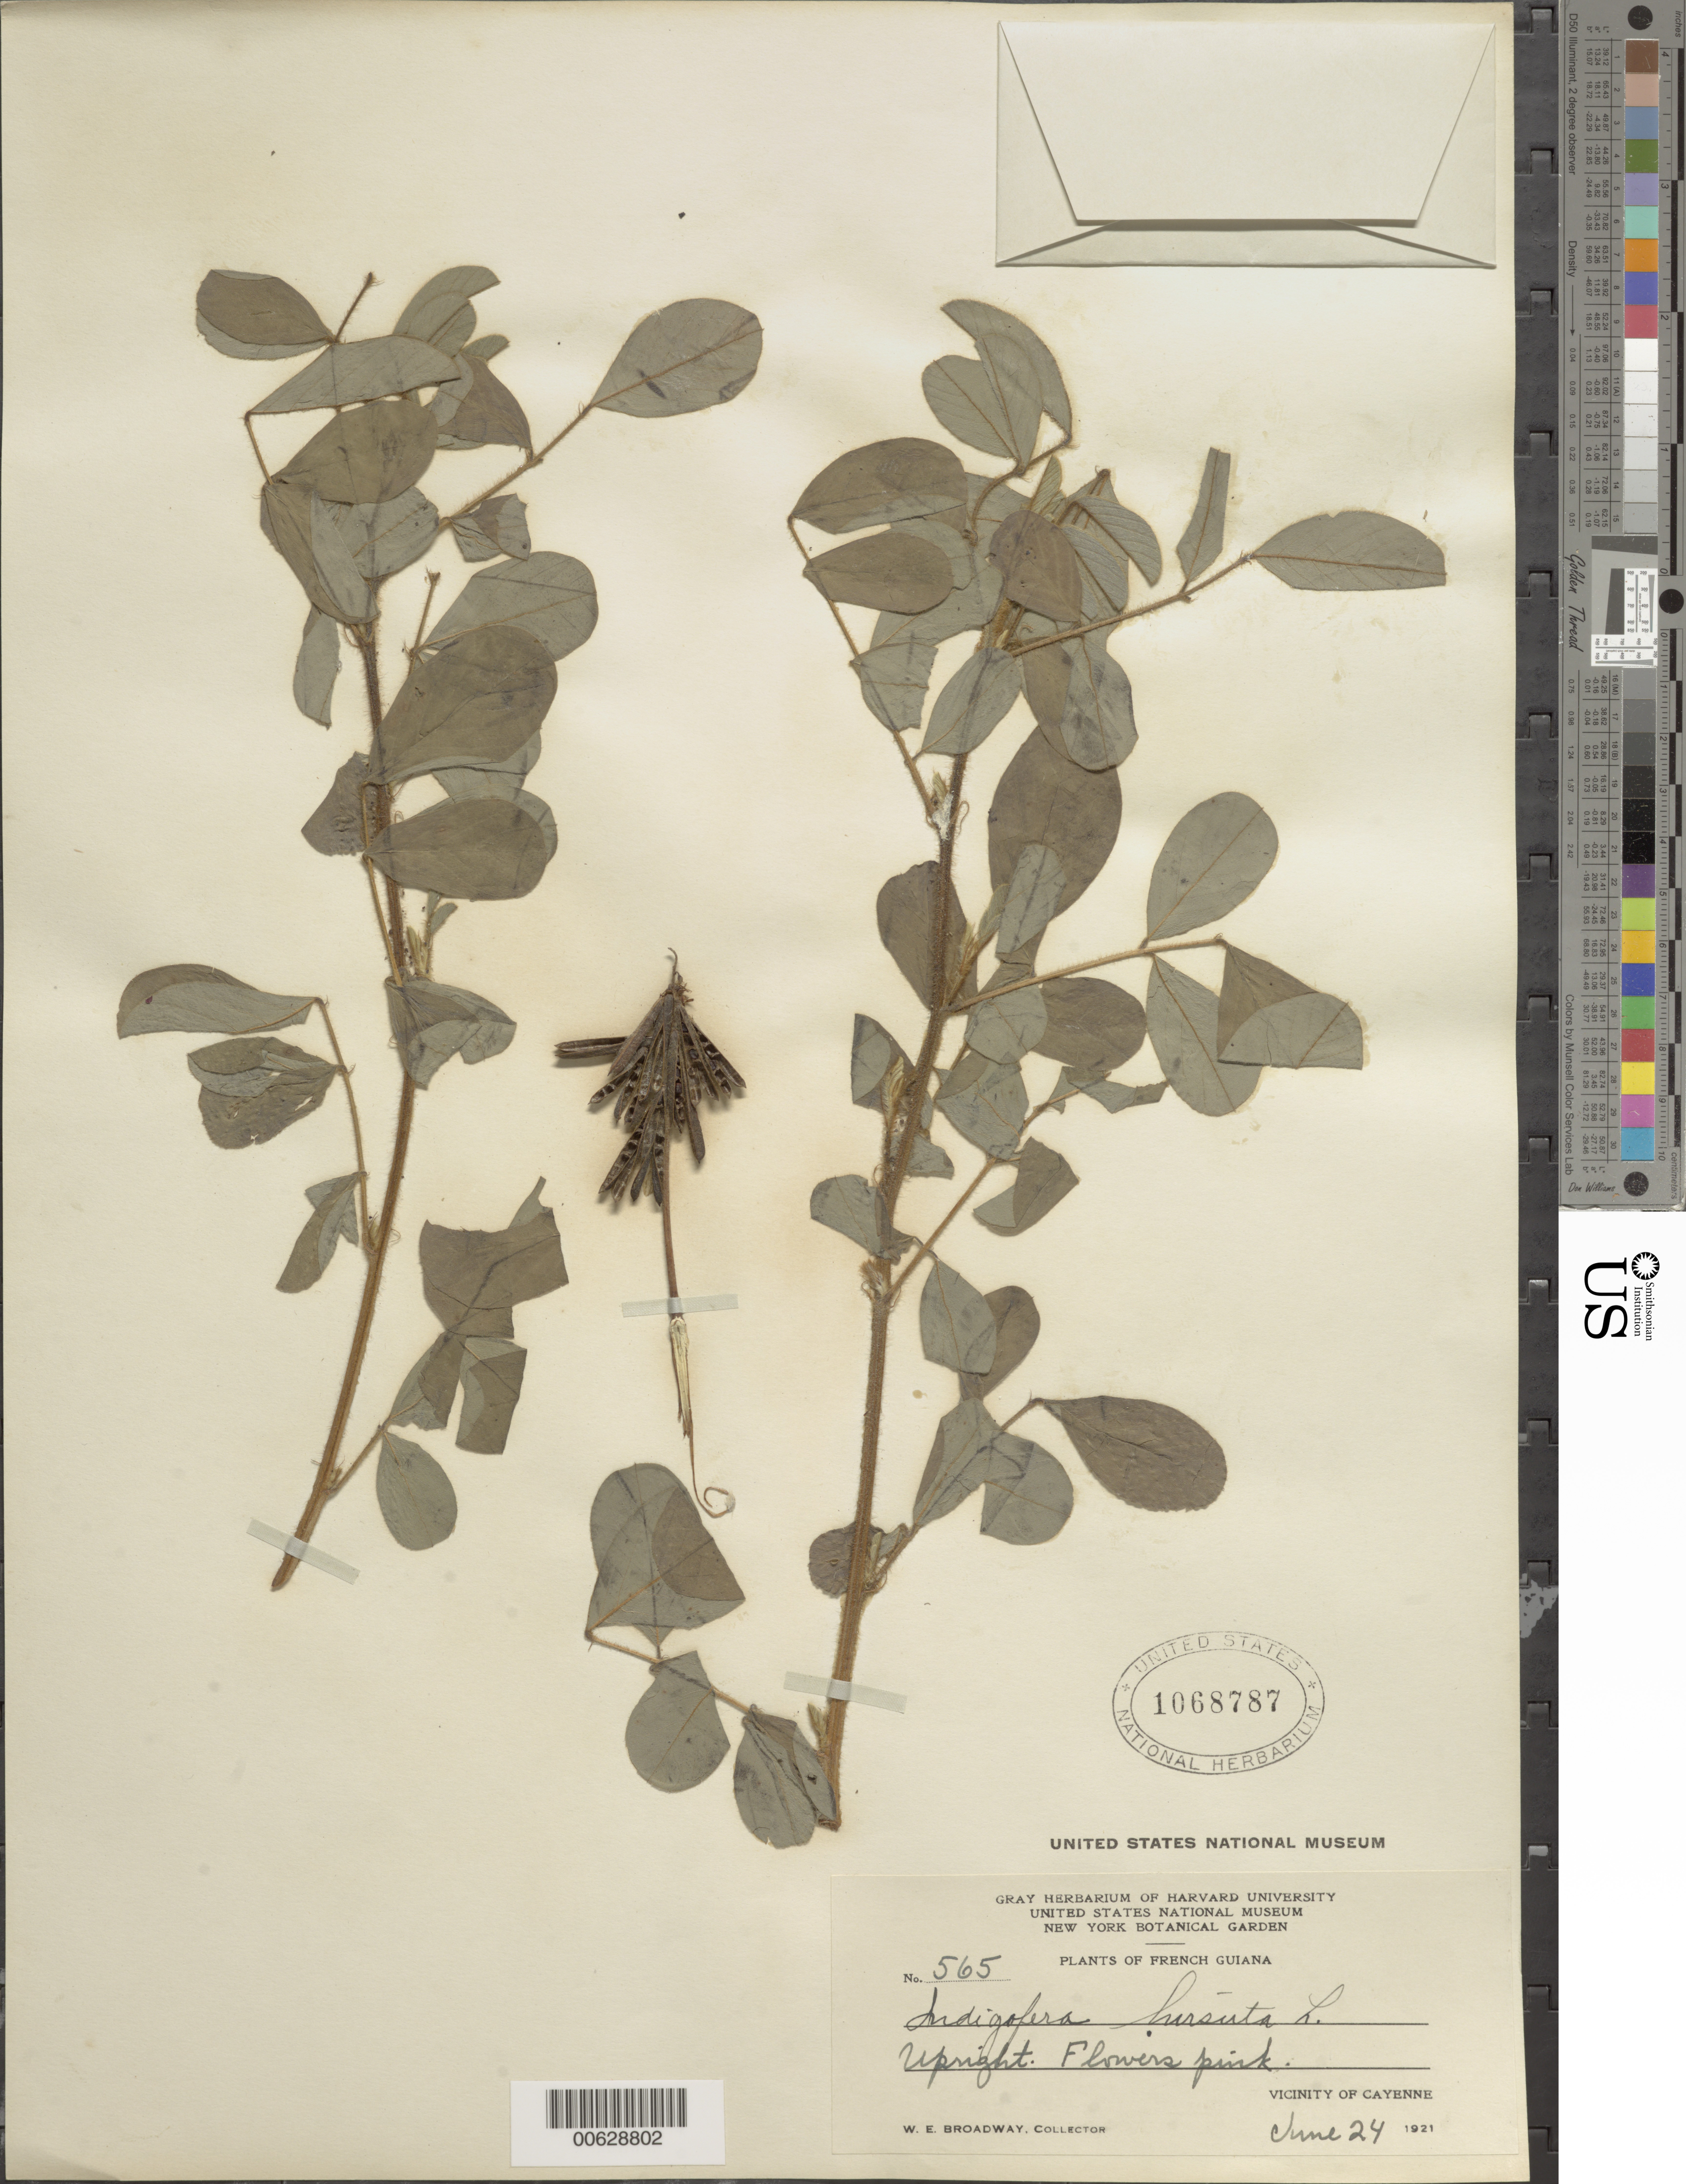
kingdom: Plantae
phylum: Tracheophyta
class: Magnoliopsida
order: Fabales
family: Fabaceae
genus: Indigofera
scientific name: Indigofera hirsuta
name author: L.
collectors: W. E. Broadway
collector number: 565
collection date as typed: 24-Jun-21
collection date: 1921-06-24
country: French Guiana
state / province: Cayenne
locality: Cayenne, vic.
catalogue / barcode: US 1068787